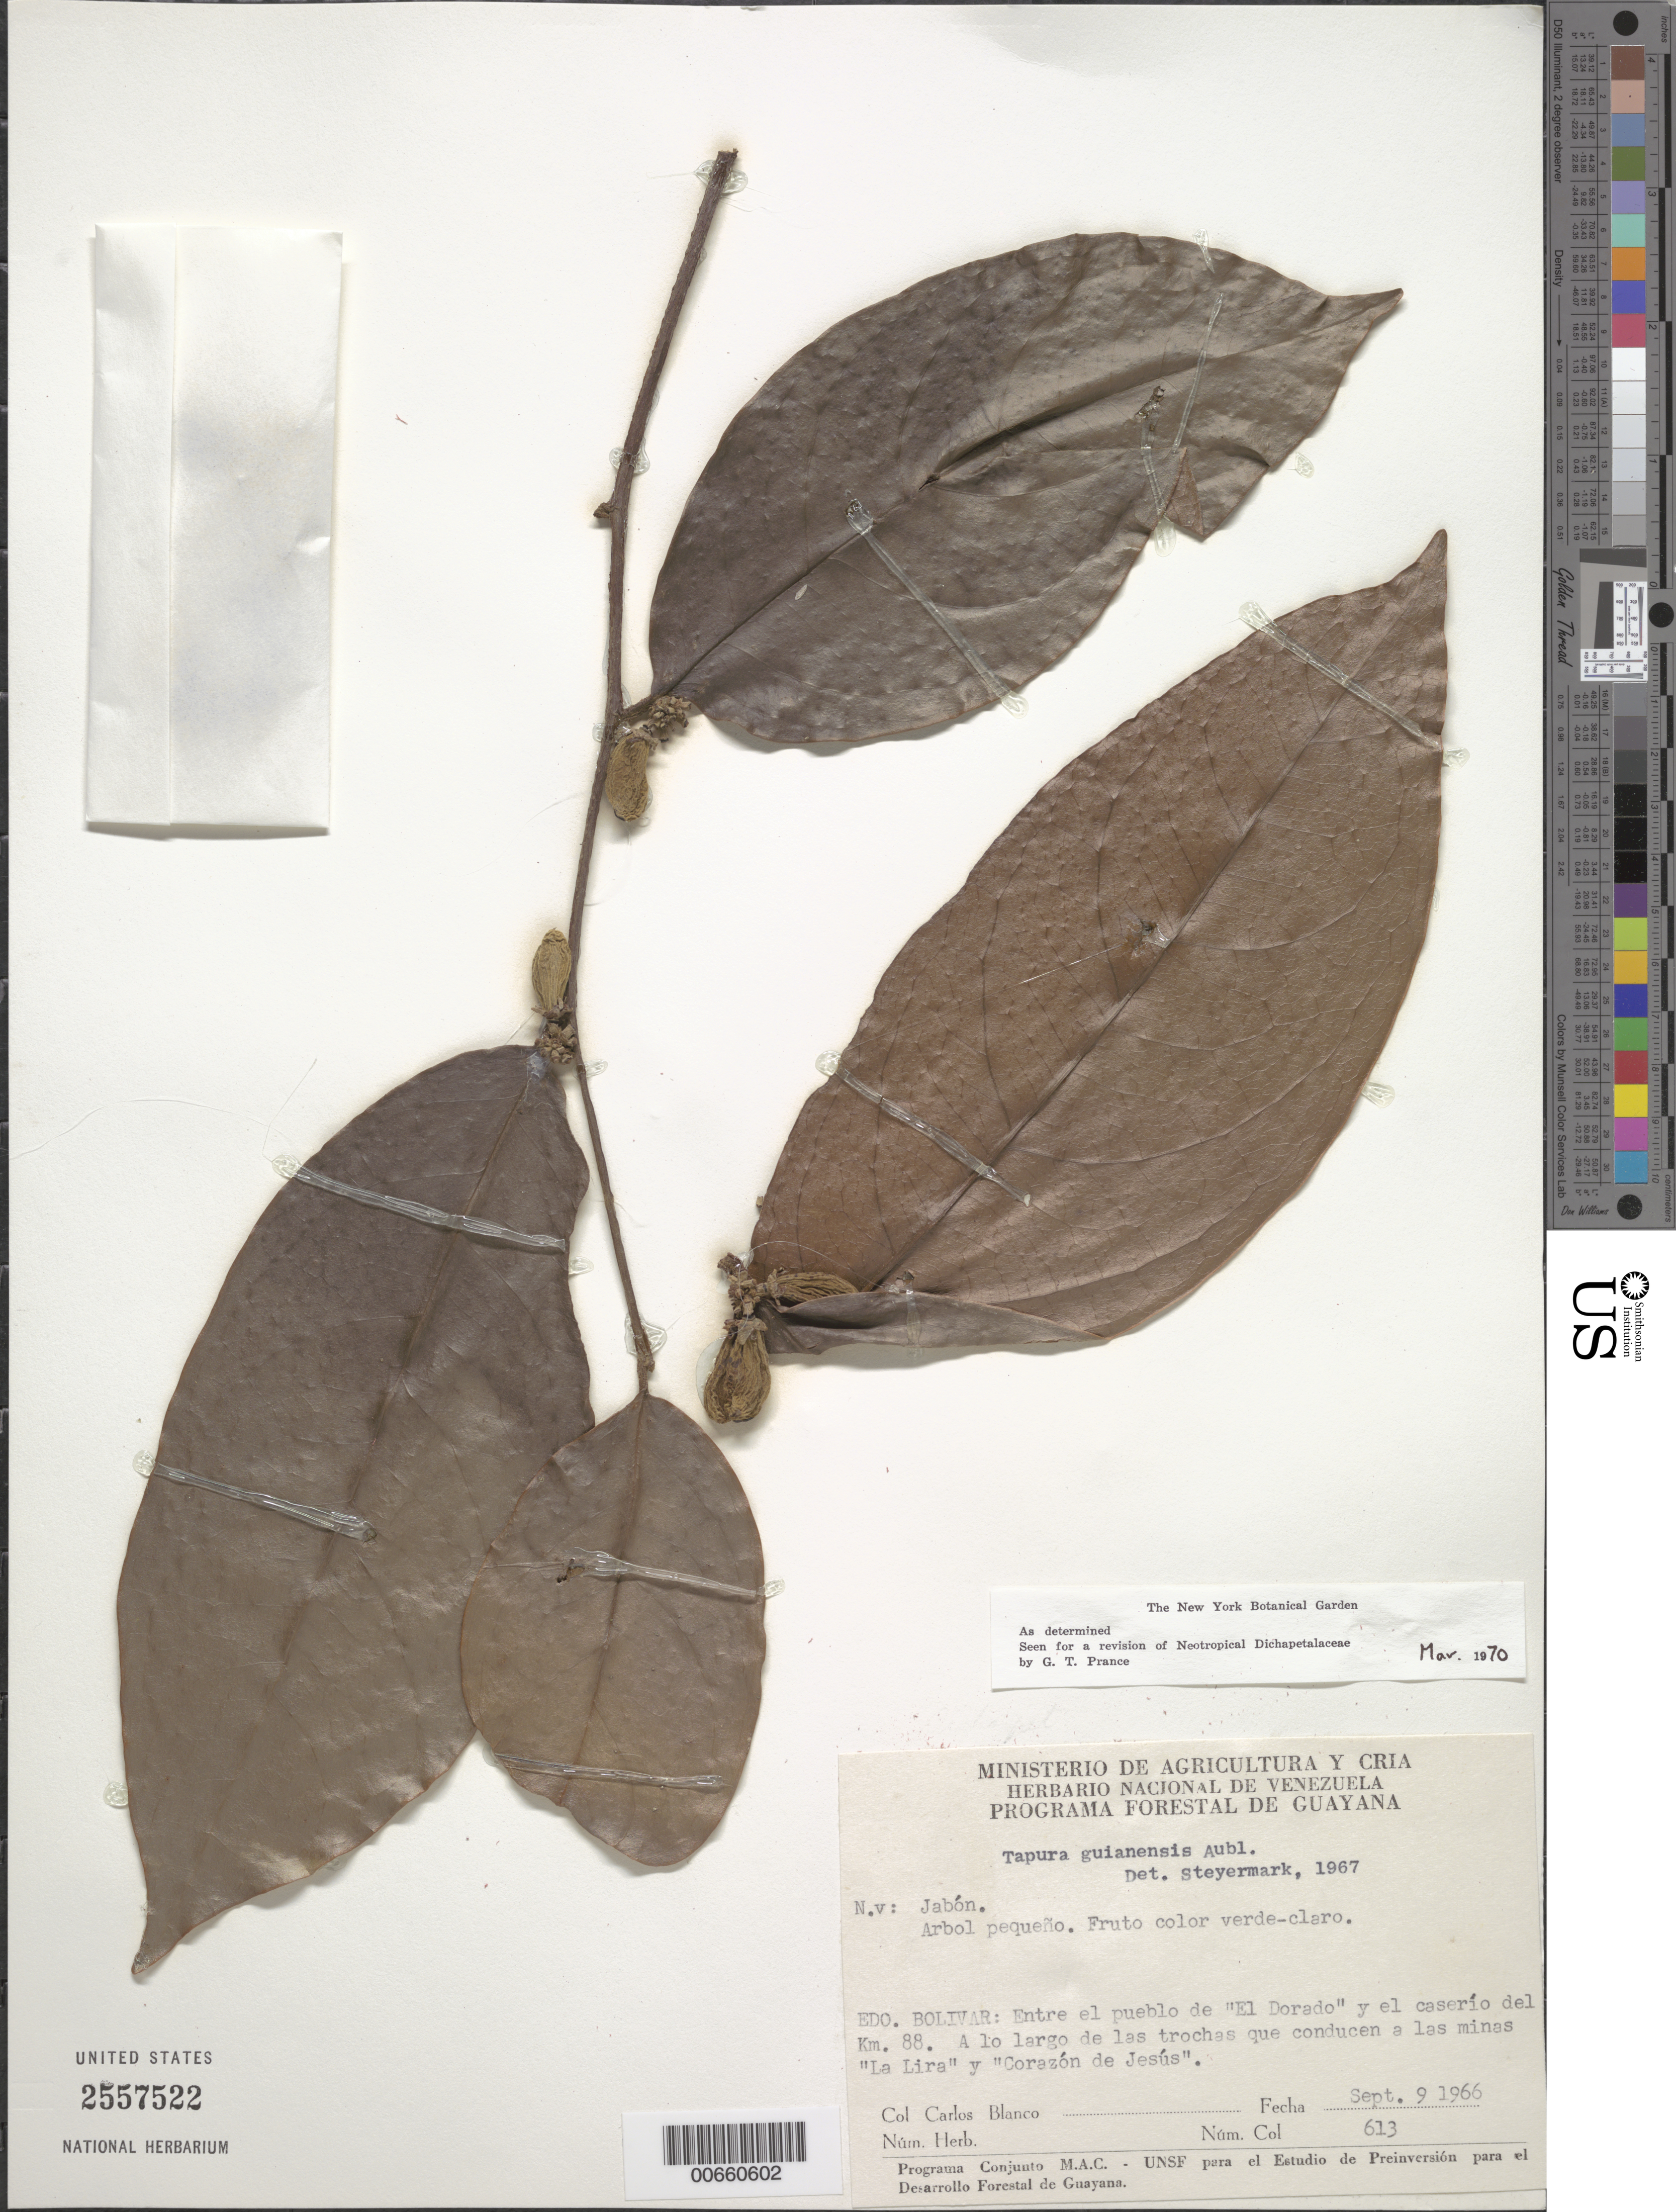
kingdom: Plantae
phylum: Tracheophyta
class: Magnoliopsida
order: Malpighiales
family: Dichapetalaceae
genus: Tapura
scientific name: Tapura guianensis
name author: Aubl.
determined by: Prance, G. T.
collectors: C. A. Blanco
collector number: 613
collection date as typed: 9-Sep-66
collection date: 1966-09-09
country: Venezuela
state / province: Bolívar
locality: Pueblo "El Dorado" to el caserío del km 88; a lo largo de las trochas que conducen a las minas "La Lira" y "Corazon de Jesus"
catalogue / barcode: US 2557522